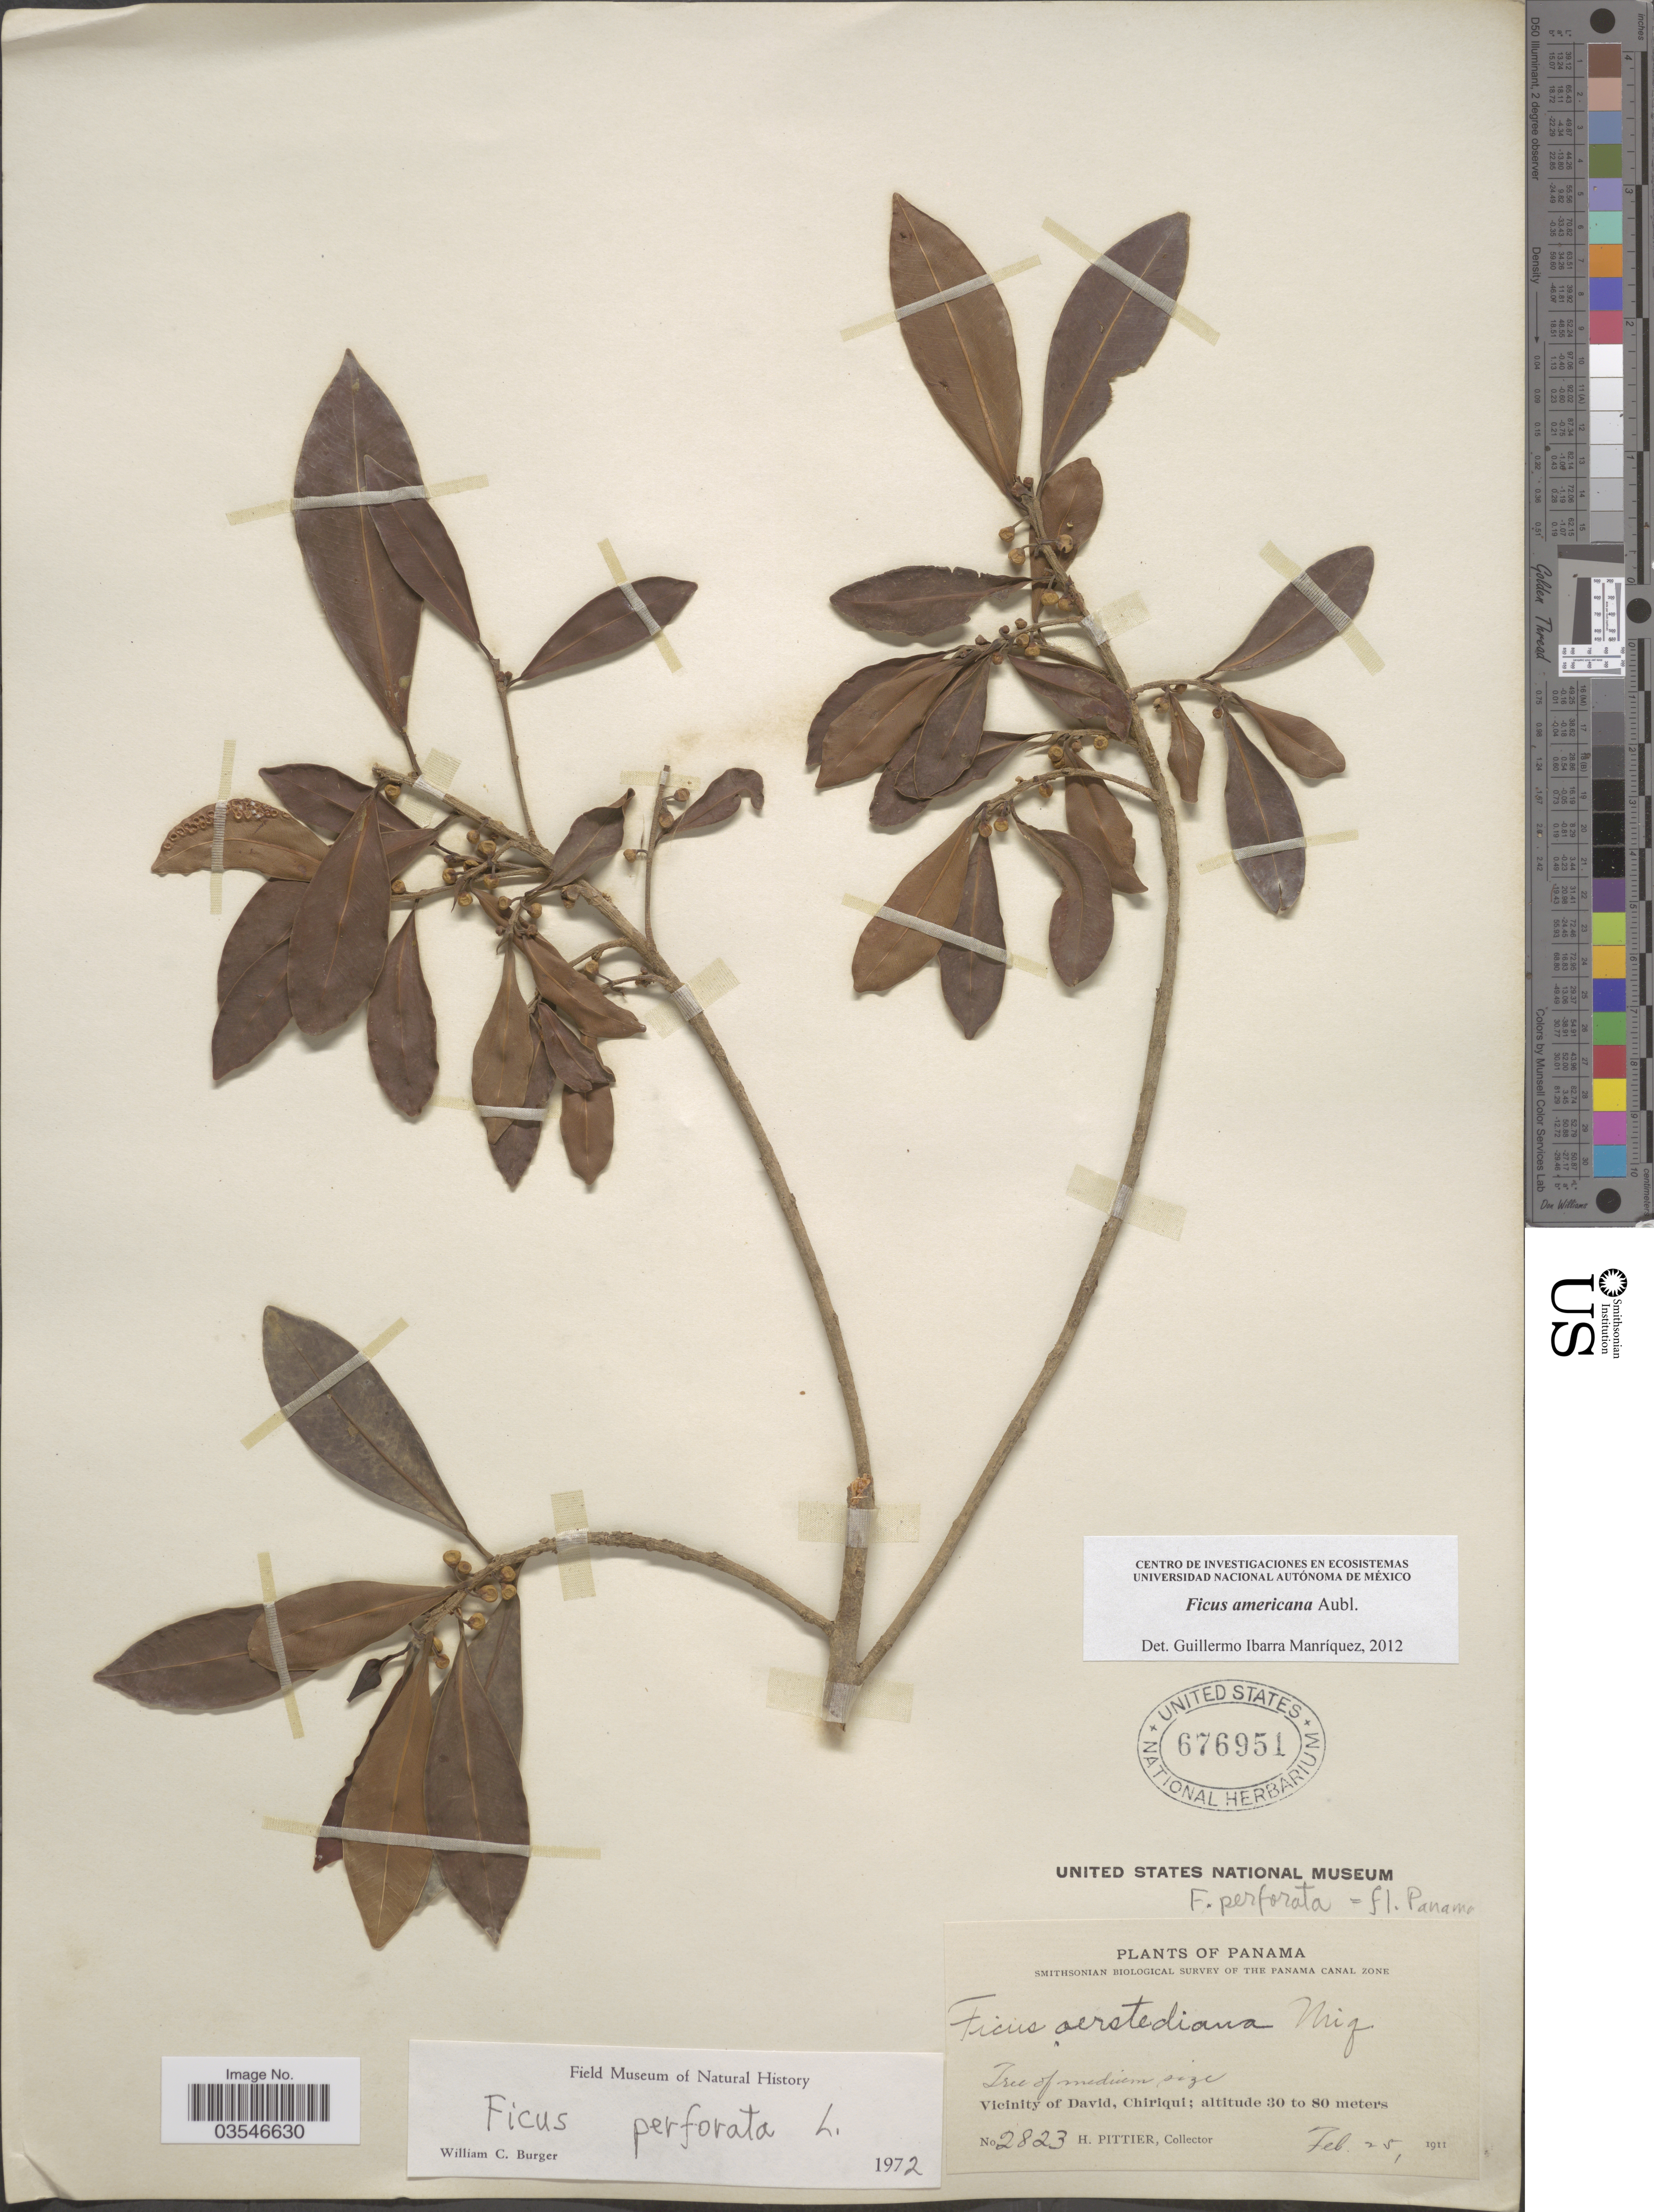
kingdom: Plantae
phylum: Tracheophyta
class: Magnoliopsida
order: Rosales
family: Moraceae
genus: Ficus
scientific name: Ficus americana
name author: Aubl.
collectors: H. F. Pittier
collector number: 2823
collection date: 1911-02-25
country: Panama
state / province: Chiriqui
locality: Vicinity of David.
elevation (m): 30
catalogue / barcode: US 676951